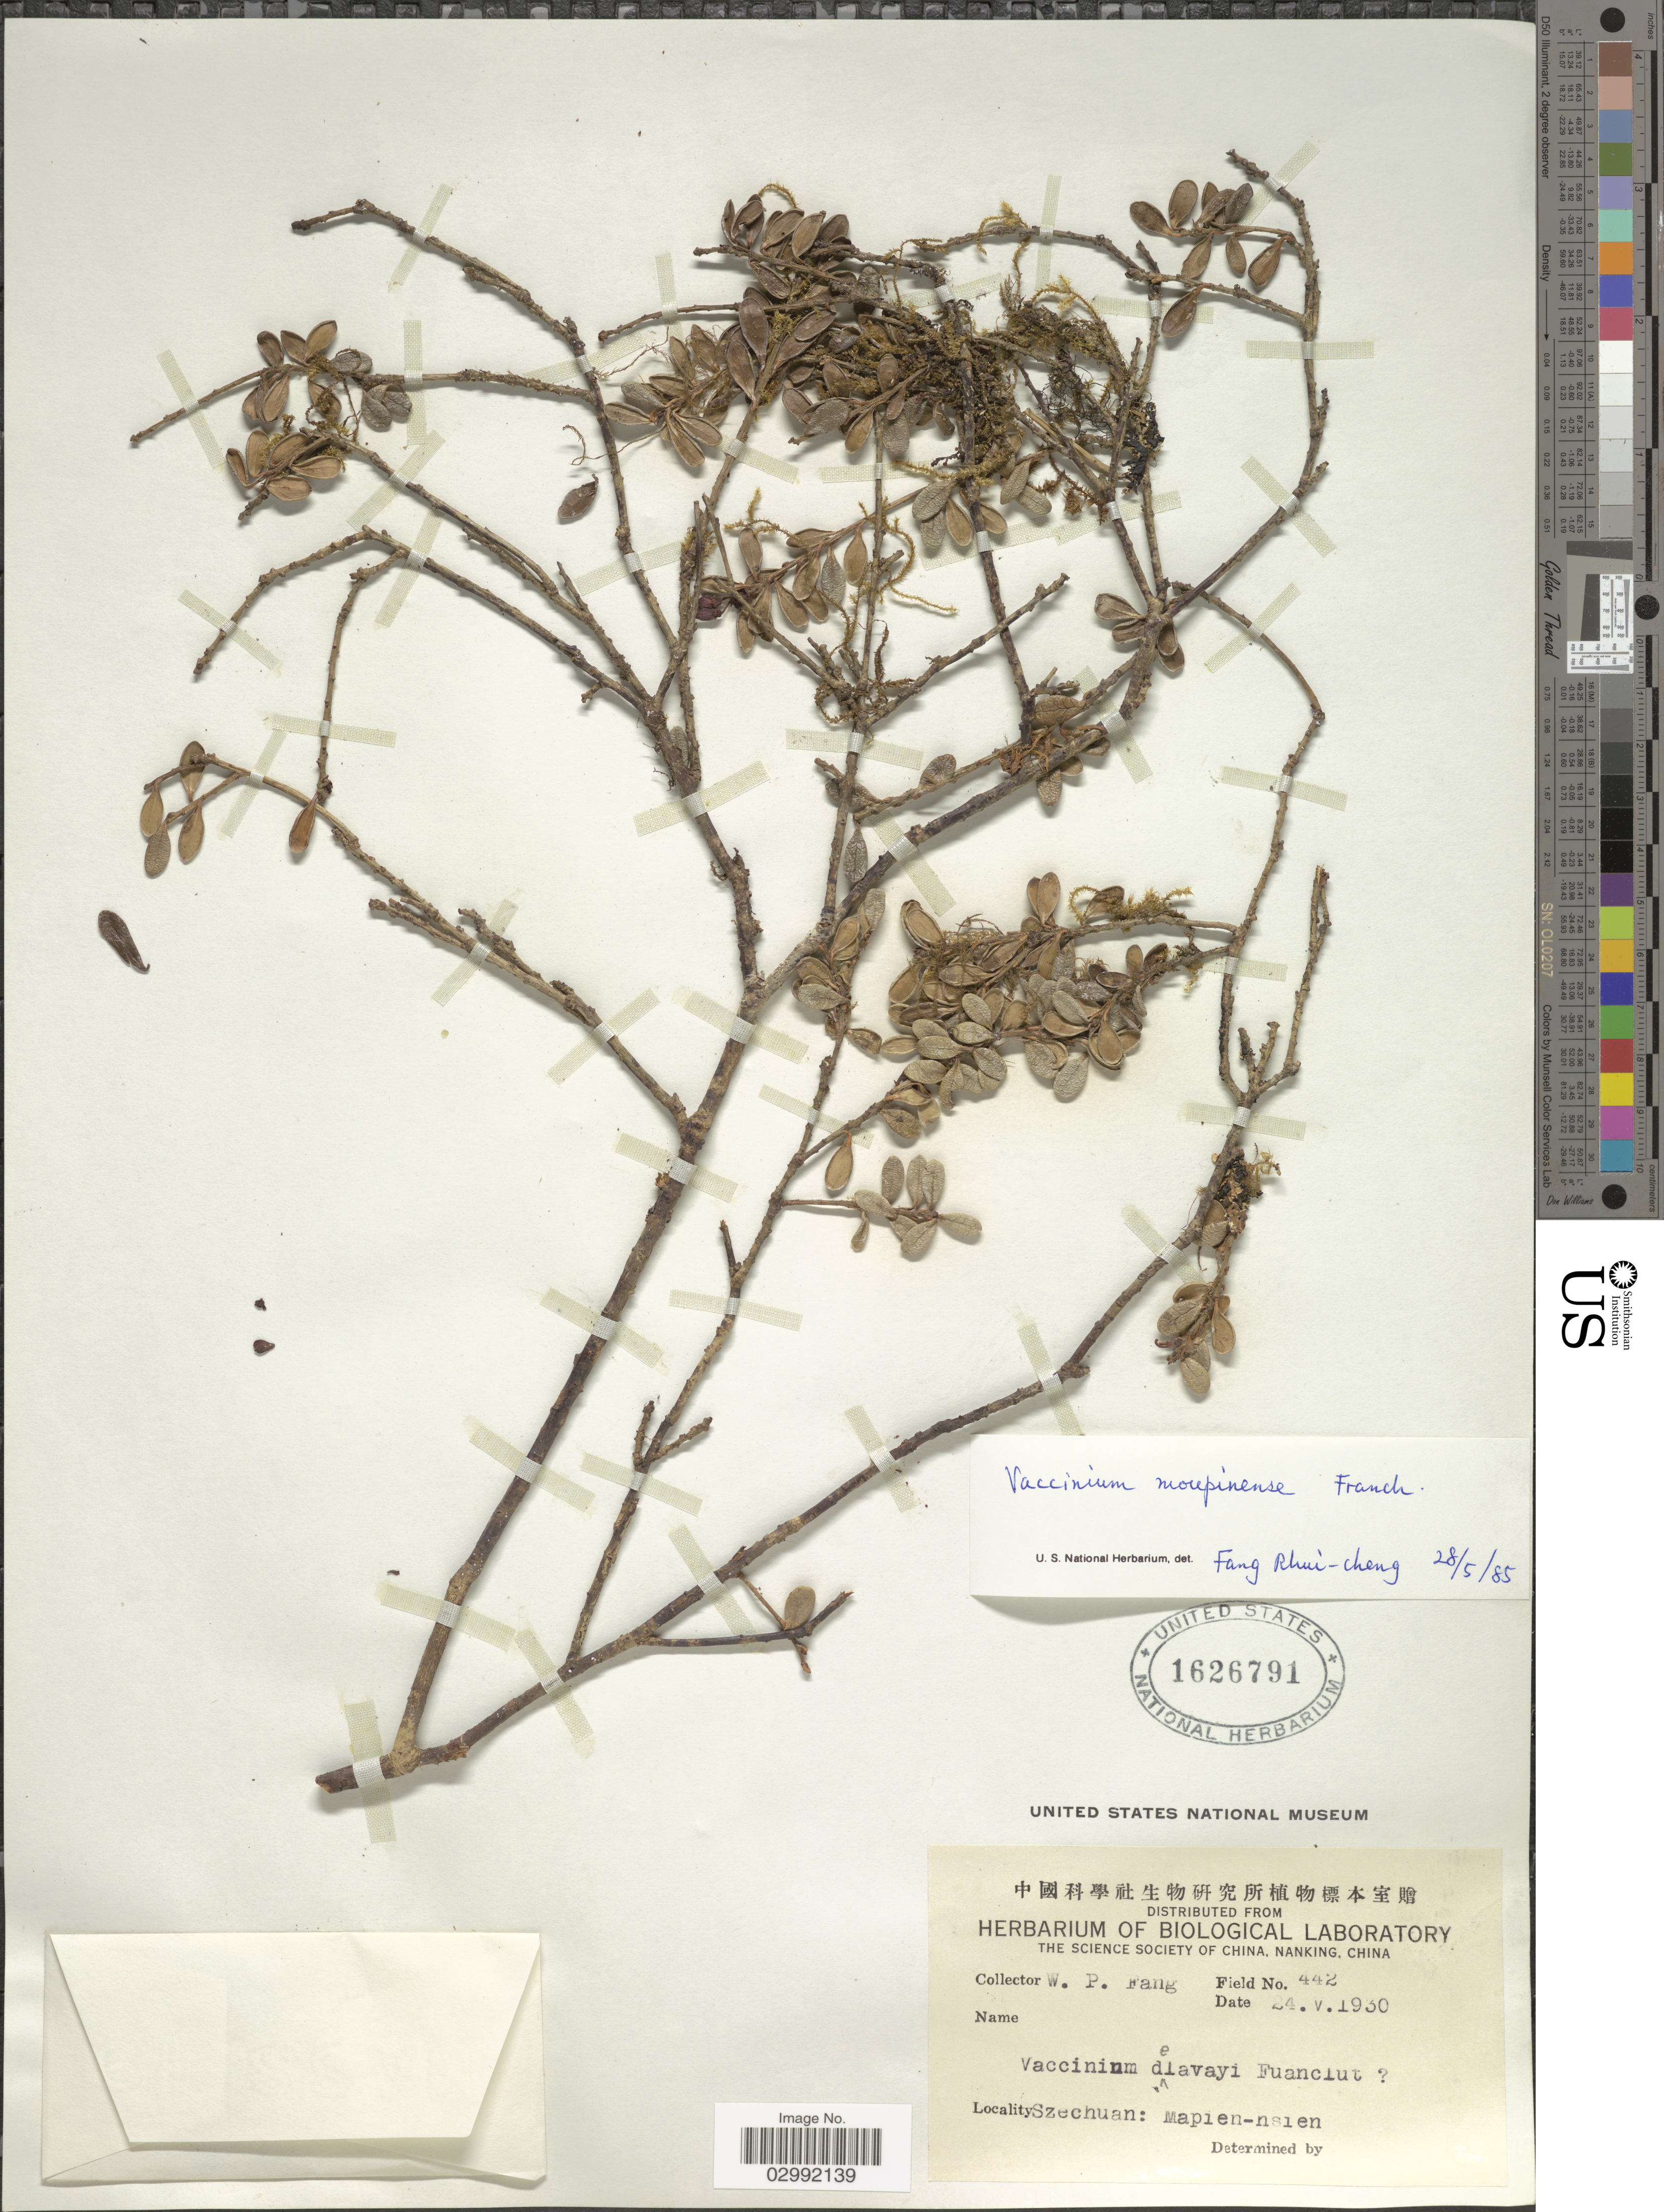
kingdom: Plantae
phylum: Tracheophyta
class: Magnoliopsida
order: Ericales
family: Ericaceae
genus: Vaccinium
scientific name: Vaccinium moupinense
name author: Franch.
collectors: W. P. Fang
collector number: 442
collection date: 1930-05-24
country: China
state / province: Sichuan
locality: Szechuan: Mapien-hsien.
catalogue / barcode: US 1626791